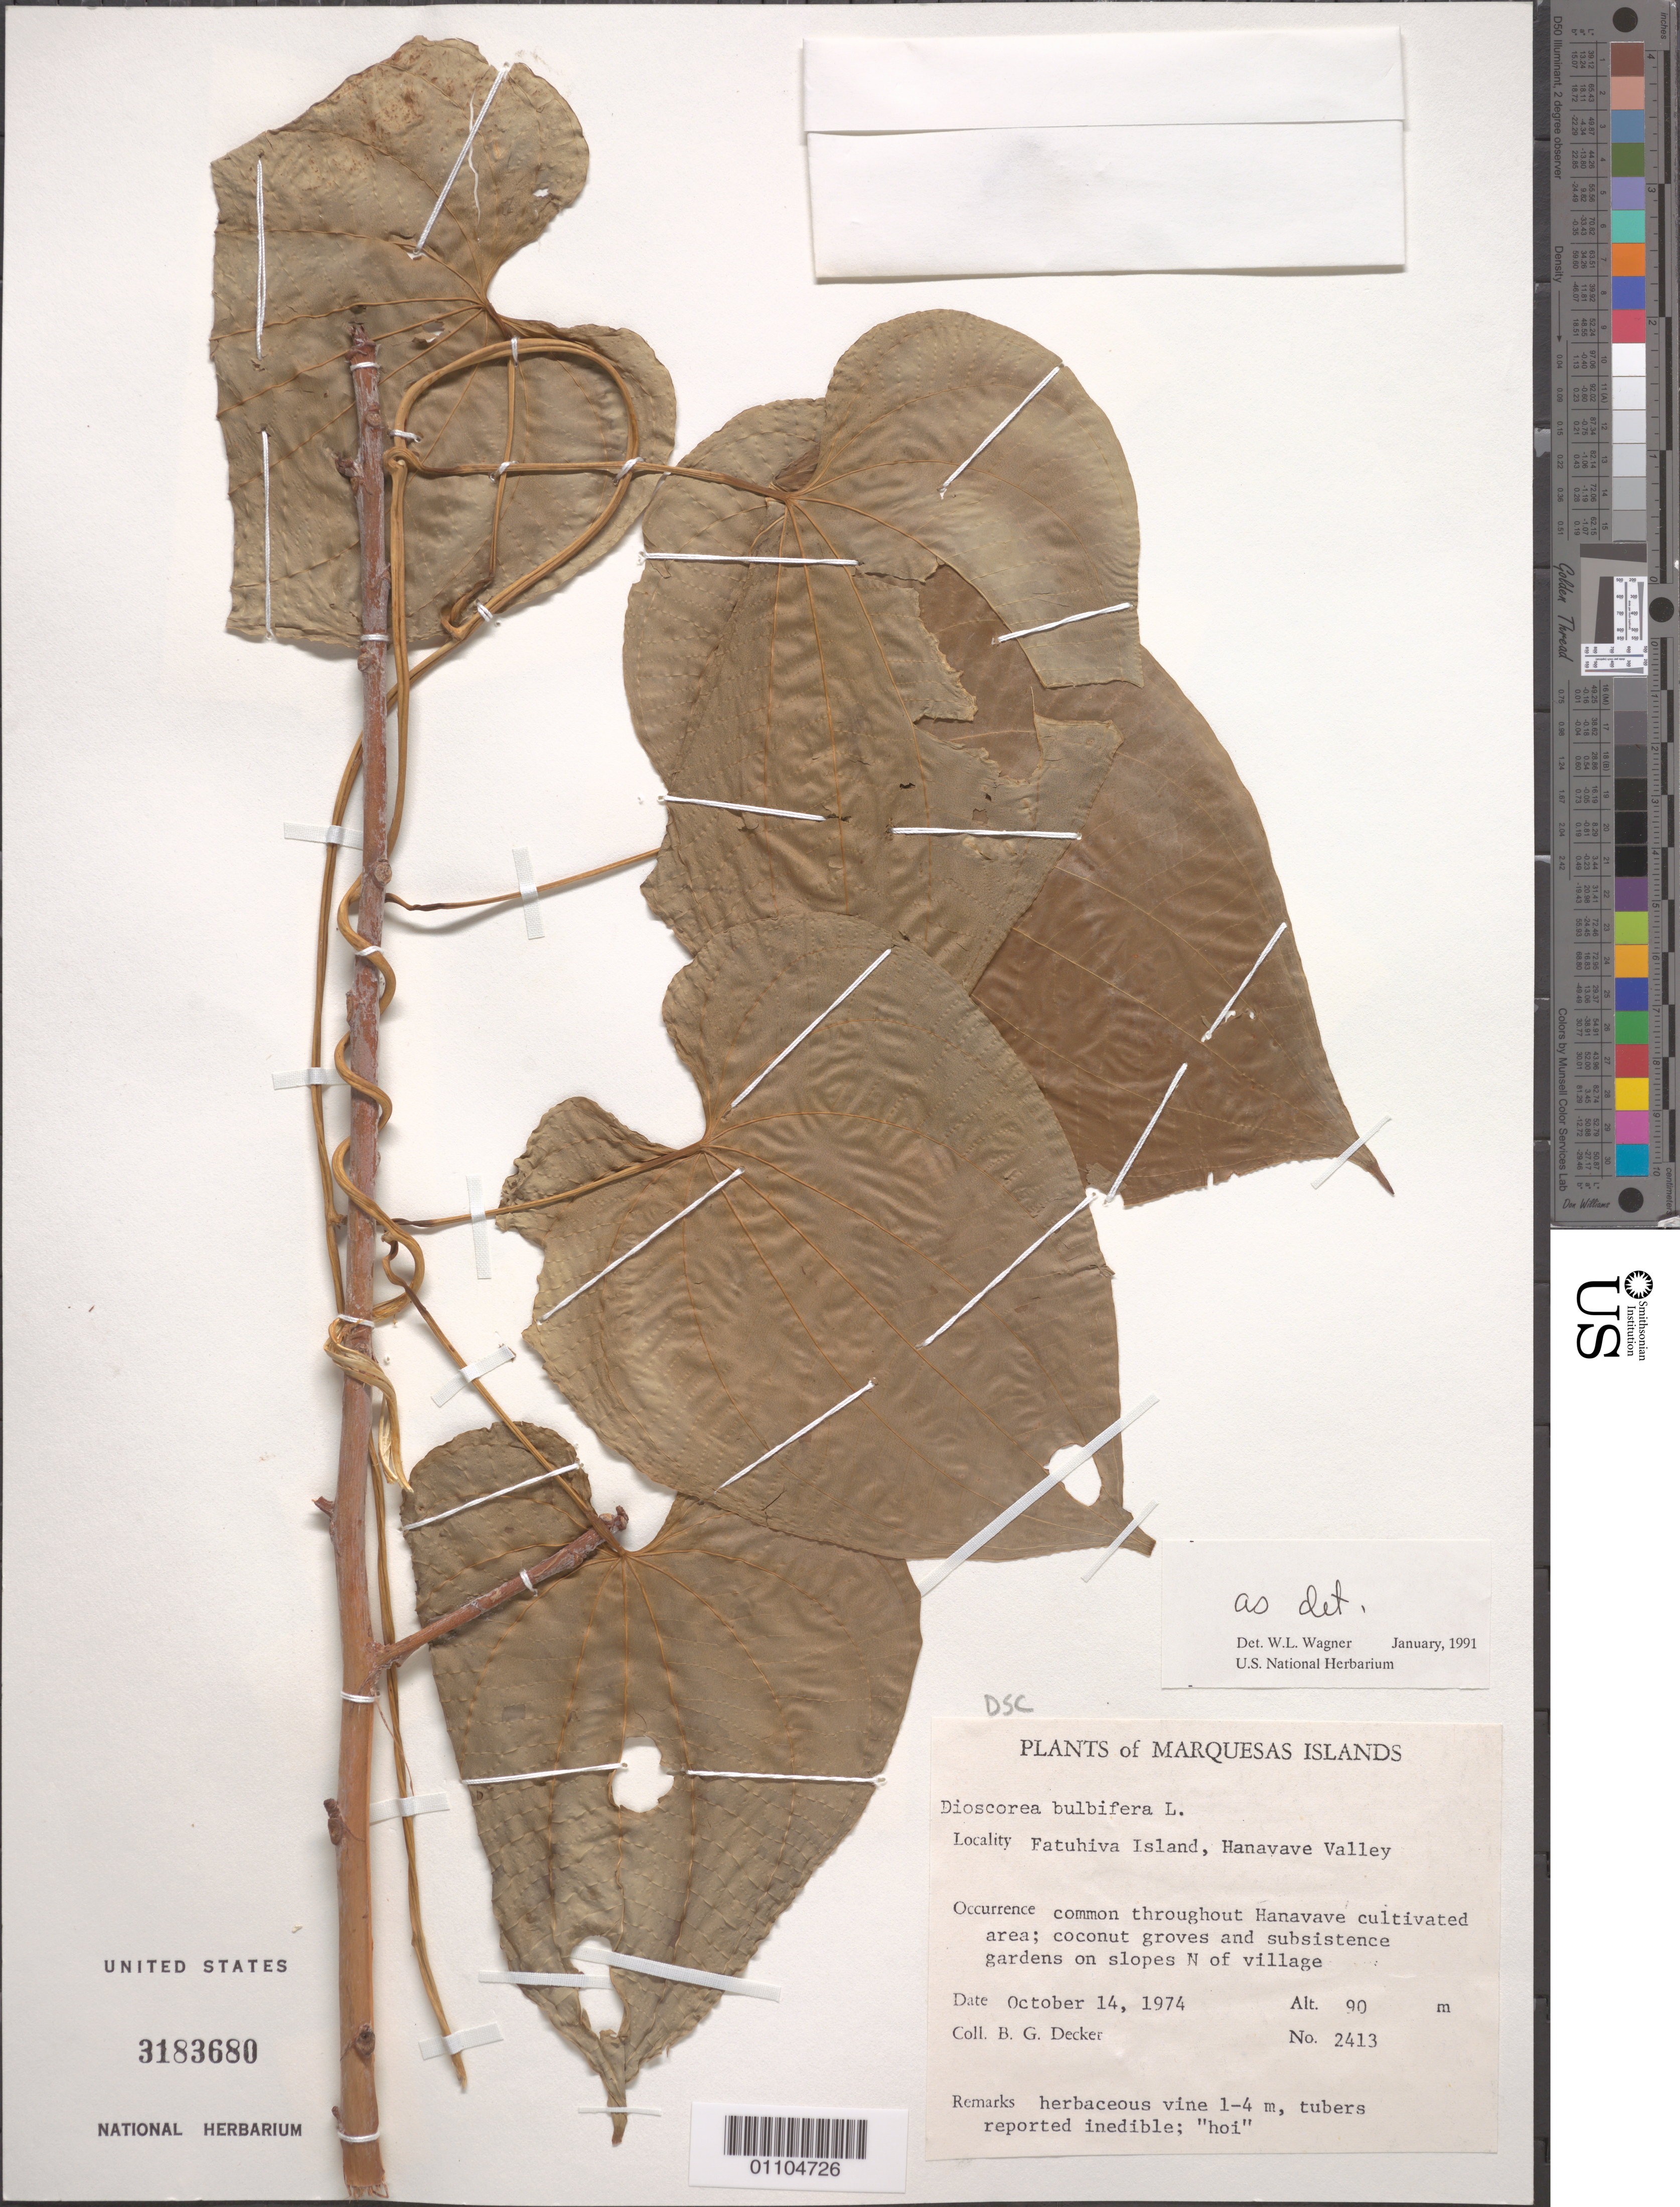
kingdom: Plantae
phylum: Tracheophyta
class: Liliopsida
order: Dioscoreales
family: Dioscoreaceae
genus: Dioscorea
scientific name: Dioscorea bulbifera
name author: L.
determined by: Wagner, W. L., (BOT), Smithsonian Institution - National Museum of Natural History (UNITED STATES)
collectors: B. G. Decker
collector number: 2413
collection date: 1974-10-14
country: French Polynesia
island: Fatu Hiva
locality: Hanavave Valley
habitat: Common throughout Hanavave cultivated area. Coconut groves and subsistence gardens on slopes N of village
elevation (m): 90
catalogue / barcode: US 3183680